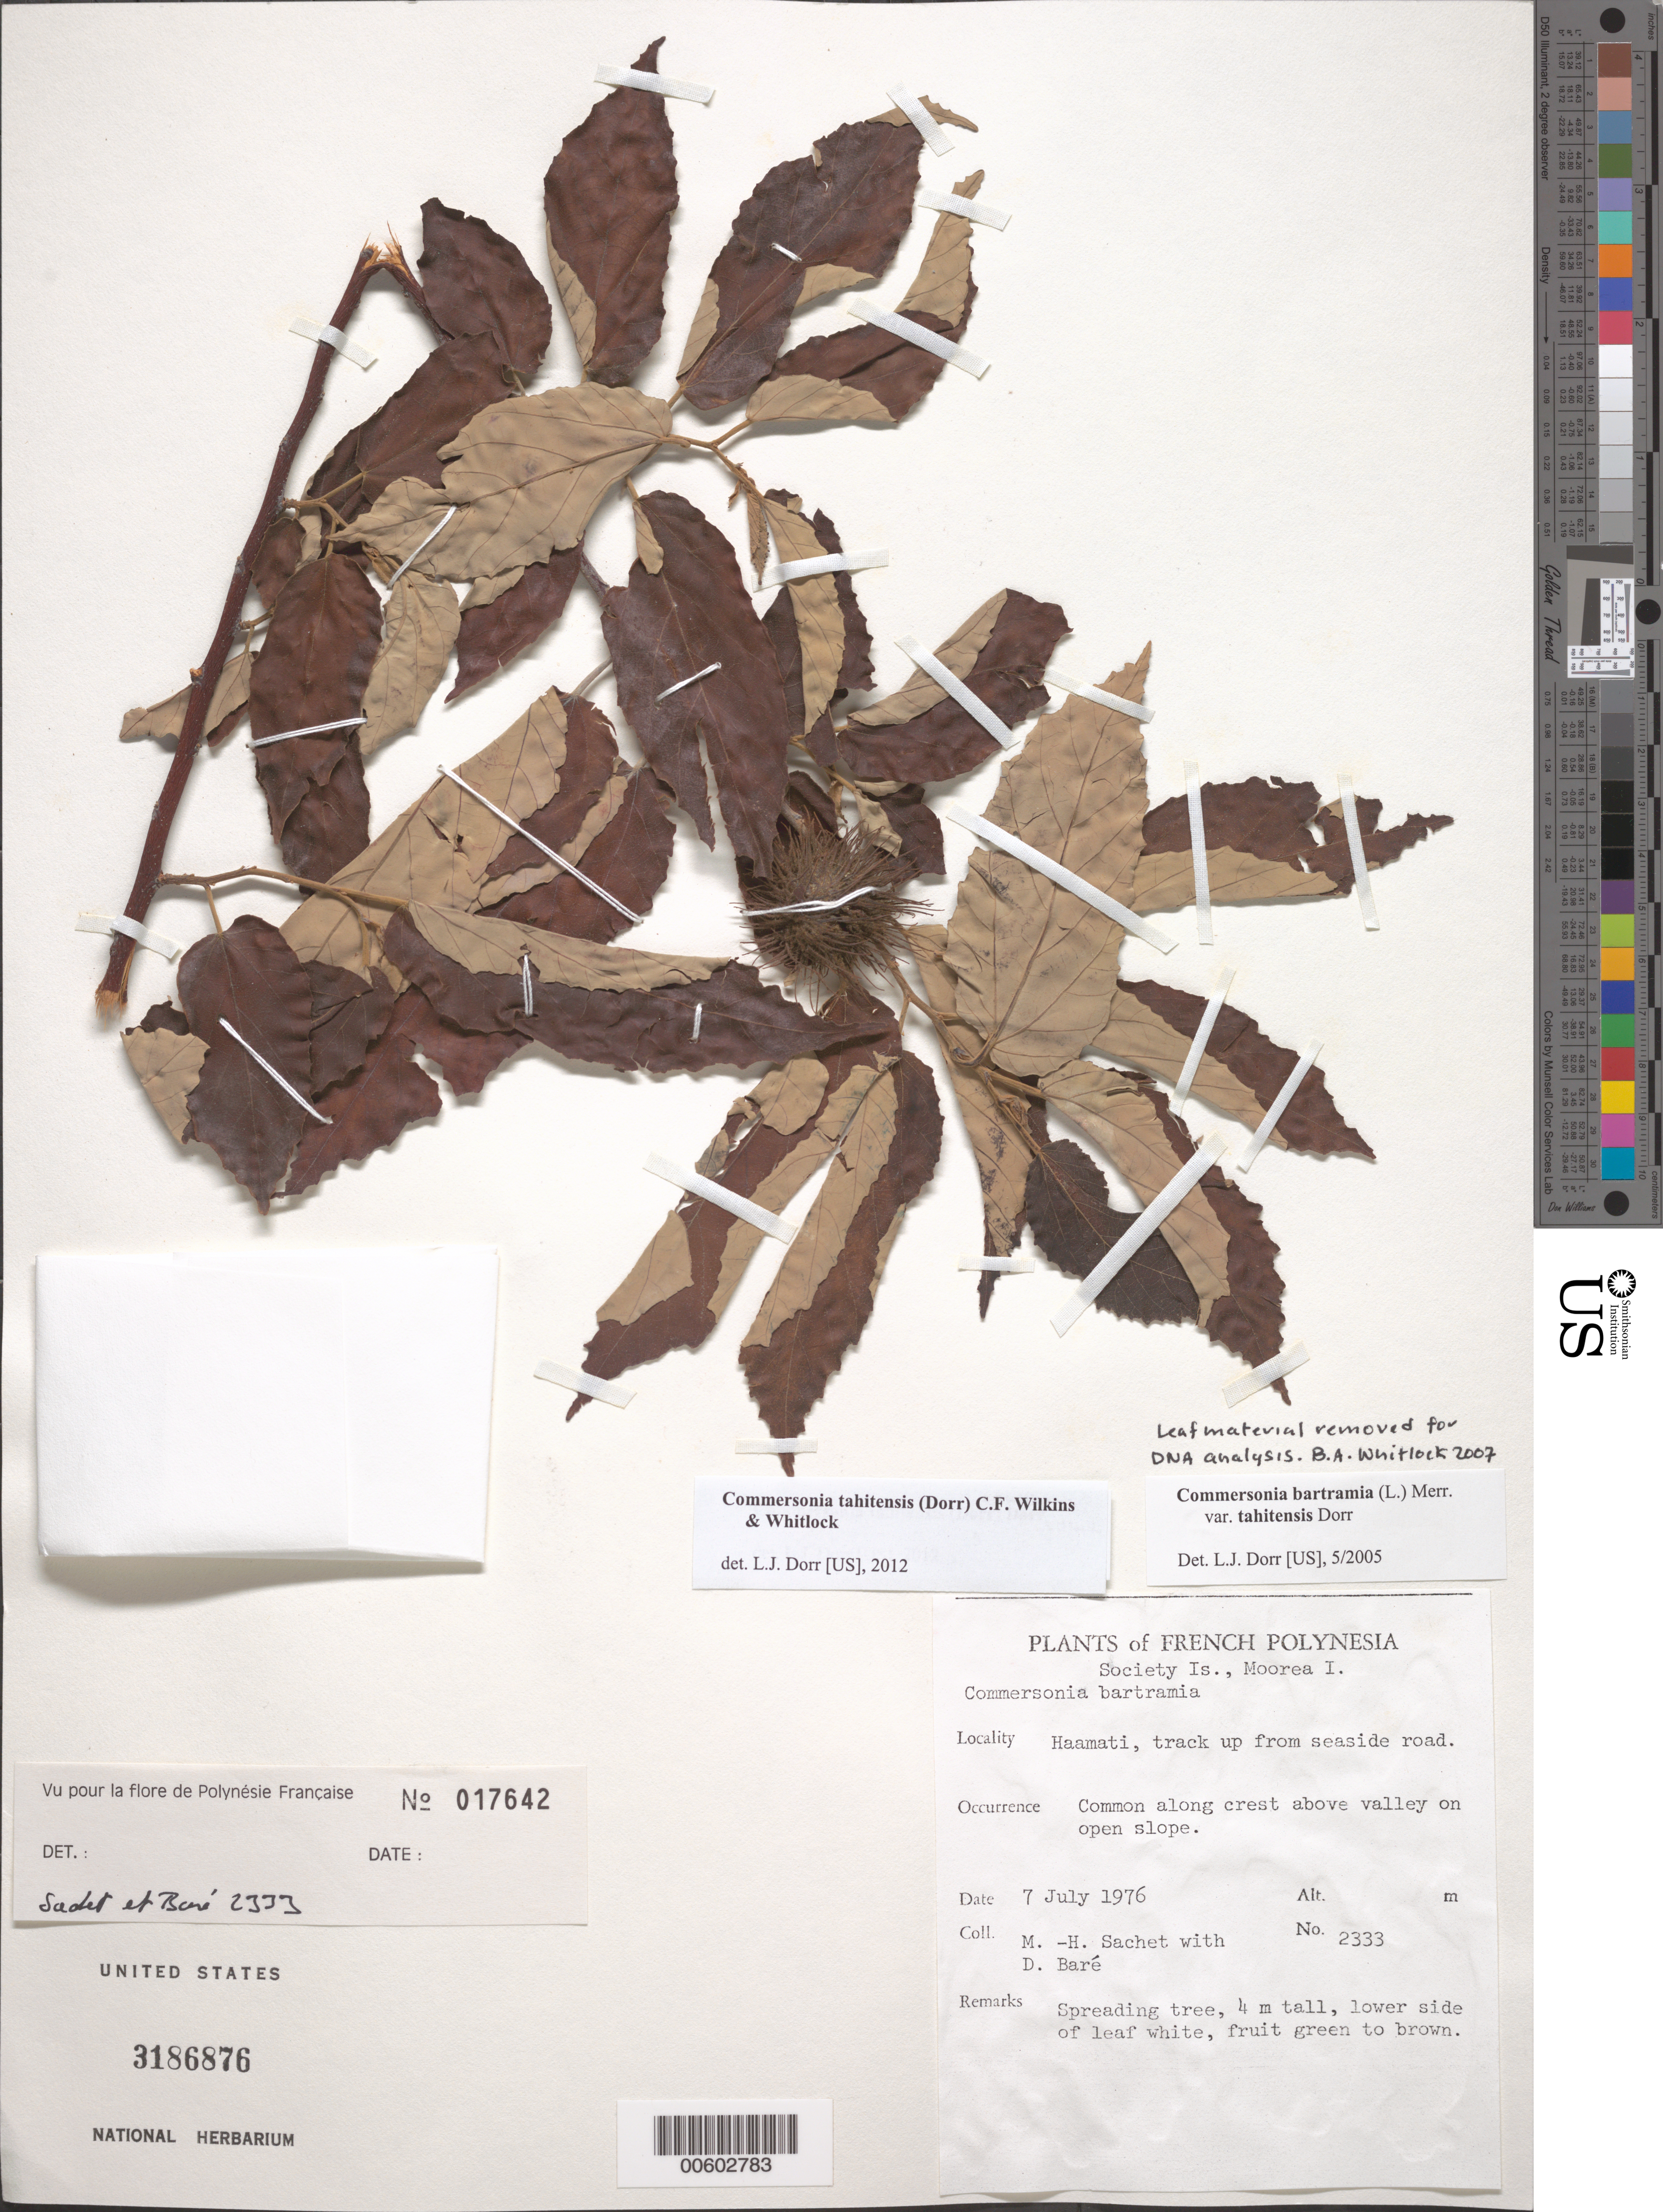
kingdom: Plantae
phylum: Tracheophyta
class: Magnoliopsida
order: Malvales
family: Malvaceae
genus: Commersonia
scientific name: Commersonia tahitensis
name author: (Dorr) C.F. Wilkins & Whitlock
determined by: Dorr, L. J., (BOT), Smithsonian Institution - National Museum of Natural History (UNITED STATES)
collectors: M.-H. Sachet & D. Baré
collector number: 2333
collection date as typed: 07 Jul 1976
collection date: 1976-07-07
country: French Polynesia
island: Moorea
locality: Society Is. Haamati, track up from seaside road [Society Is.]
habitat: Common along crest above valley on open slope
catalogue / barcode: US 3186876